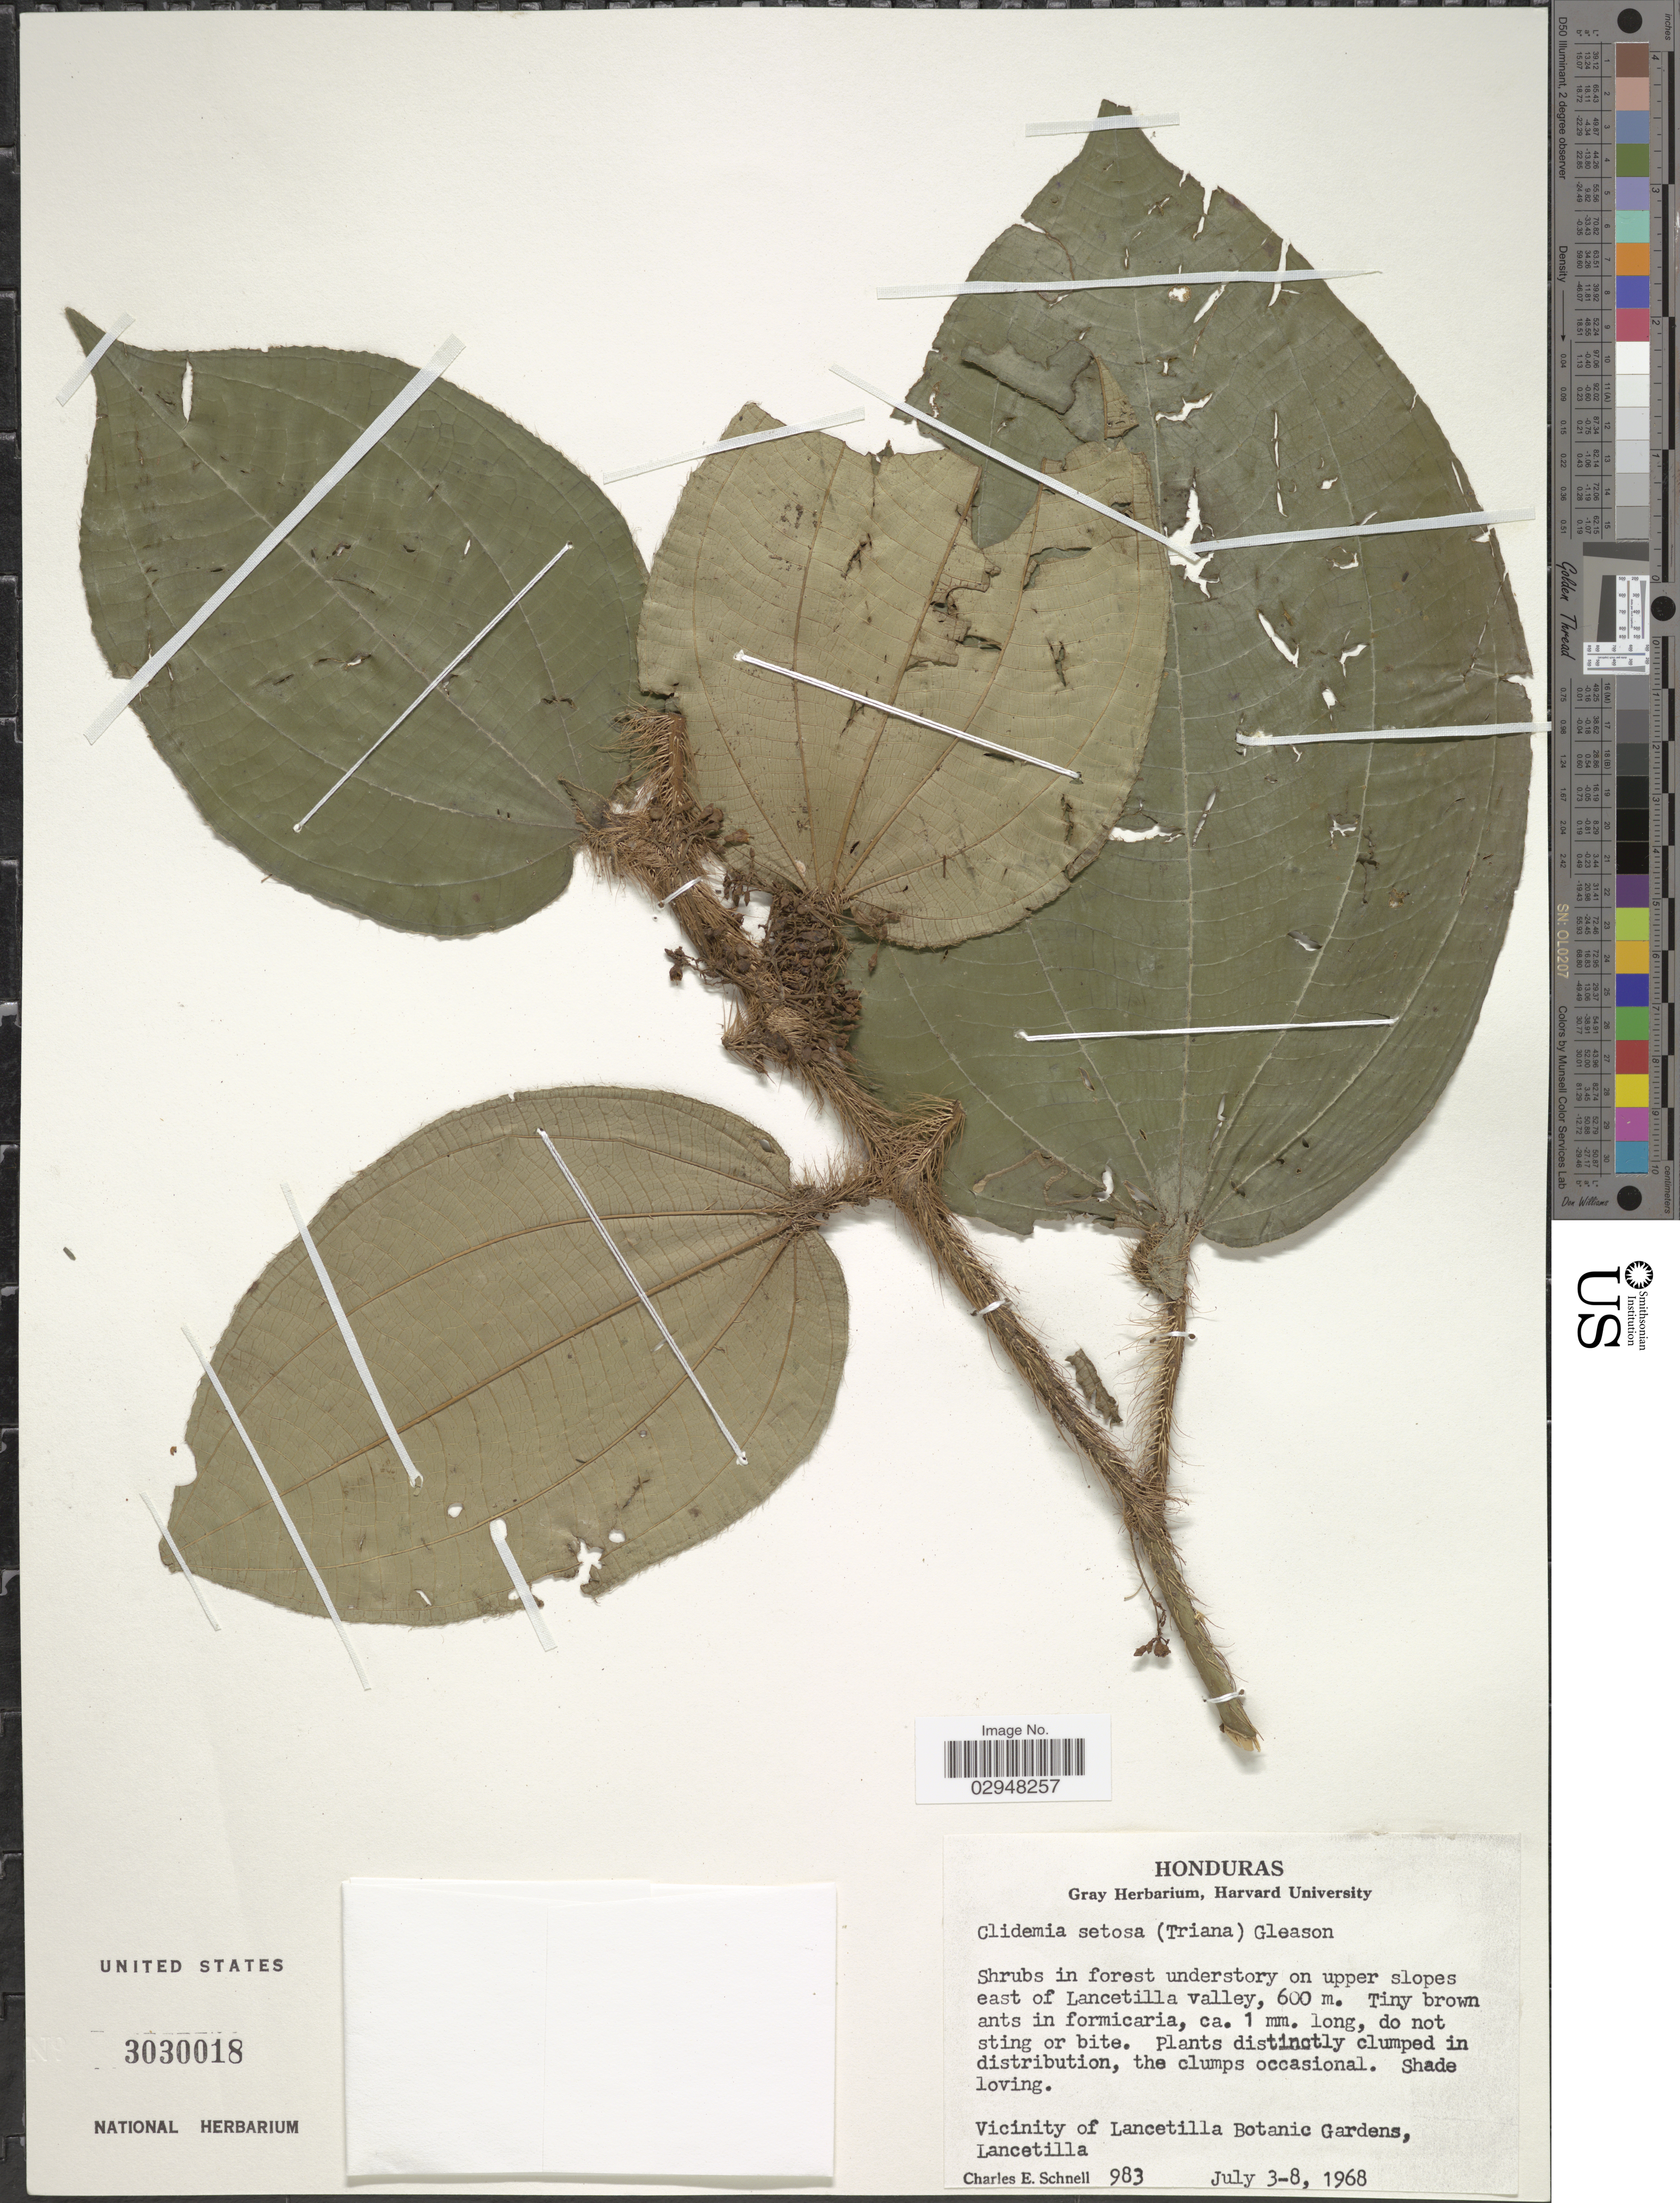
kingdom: Plantae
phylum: Tracheophyta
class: Magnoliopsida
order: Myrtales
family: Melastomataceae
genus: Clidemia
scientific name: Clidemia setosa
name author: (Triana) Gleason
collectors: C. Schnell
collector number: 983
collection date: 1968-07-03/1968-07-08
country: Honduras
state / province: Atlántida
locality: Upper slopes east of Lancetilla valley. Vicinity of Lancetilla Botanic Gardens, Lancetilla.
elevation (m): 600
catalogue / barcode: US 3030018